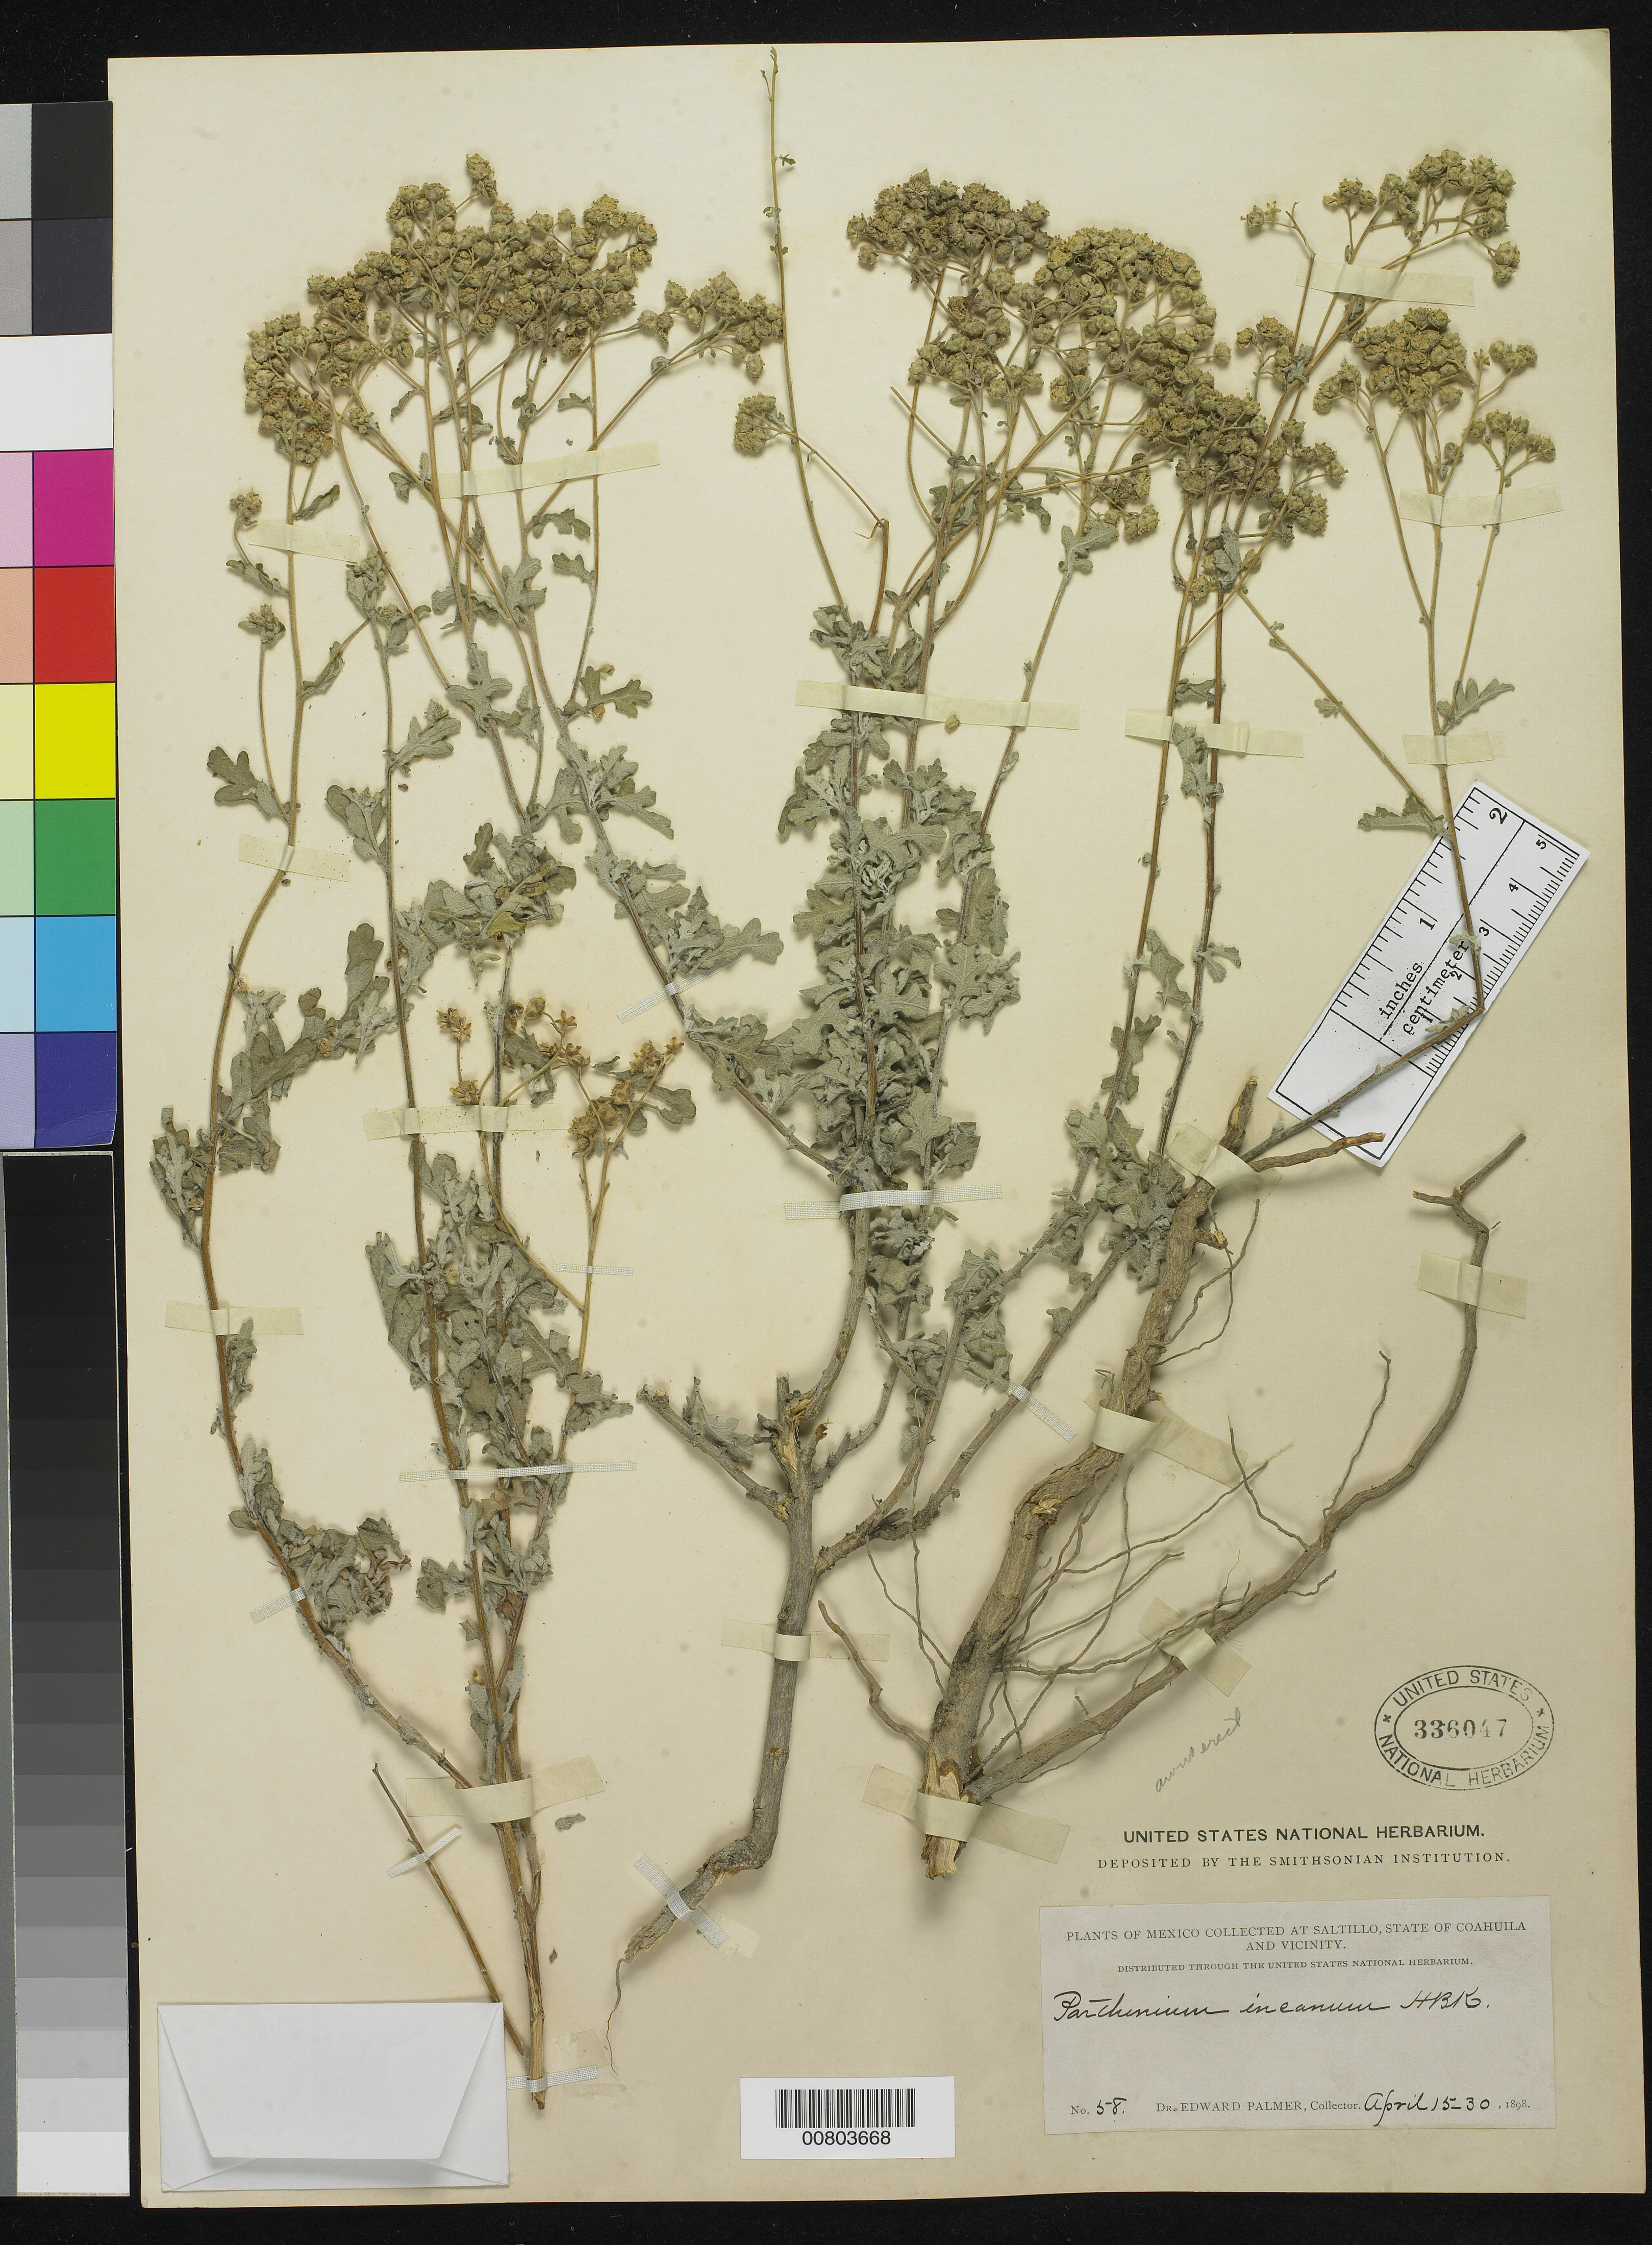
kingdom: Plantae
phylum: Tracheophyta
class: Magnoliopsida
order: Asterales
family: Asteraceae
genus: Parthenium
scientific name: Parthenium incanum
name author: Kunth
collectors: E. Palmer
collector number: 58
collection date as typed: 15 Apr 1898 to 30 Apr 1898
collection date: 1898-04-15/1898-04-30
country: Mexico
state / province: Coahuila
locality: Saltillo, Coahuila and vicinity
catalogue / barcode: US 336047